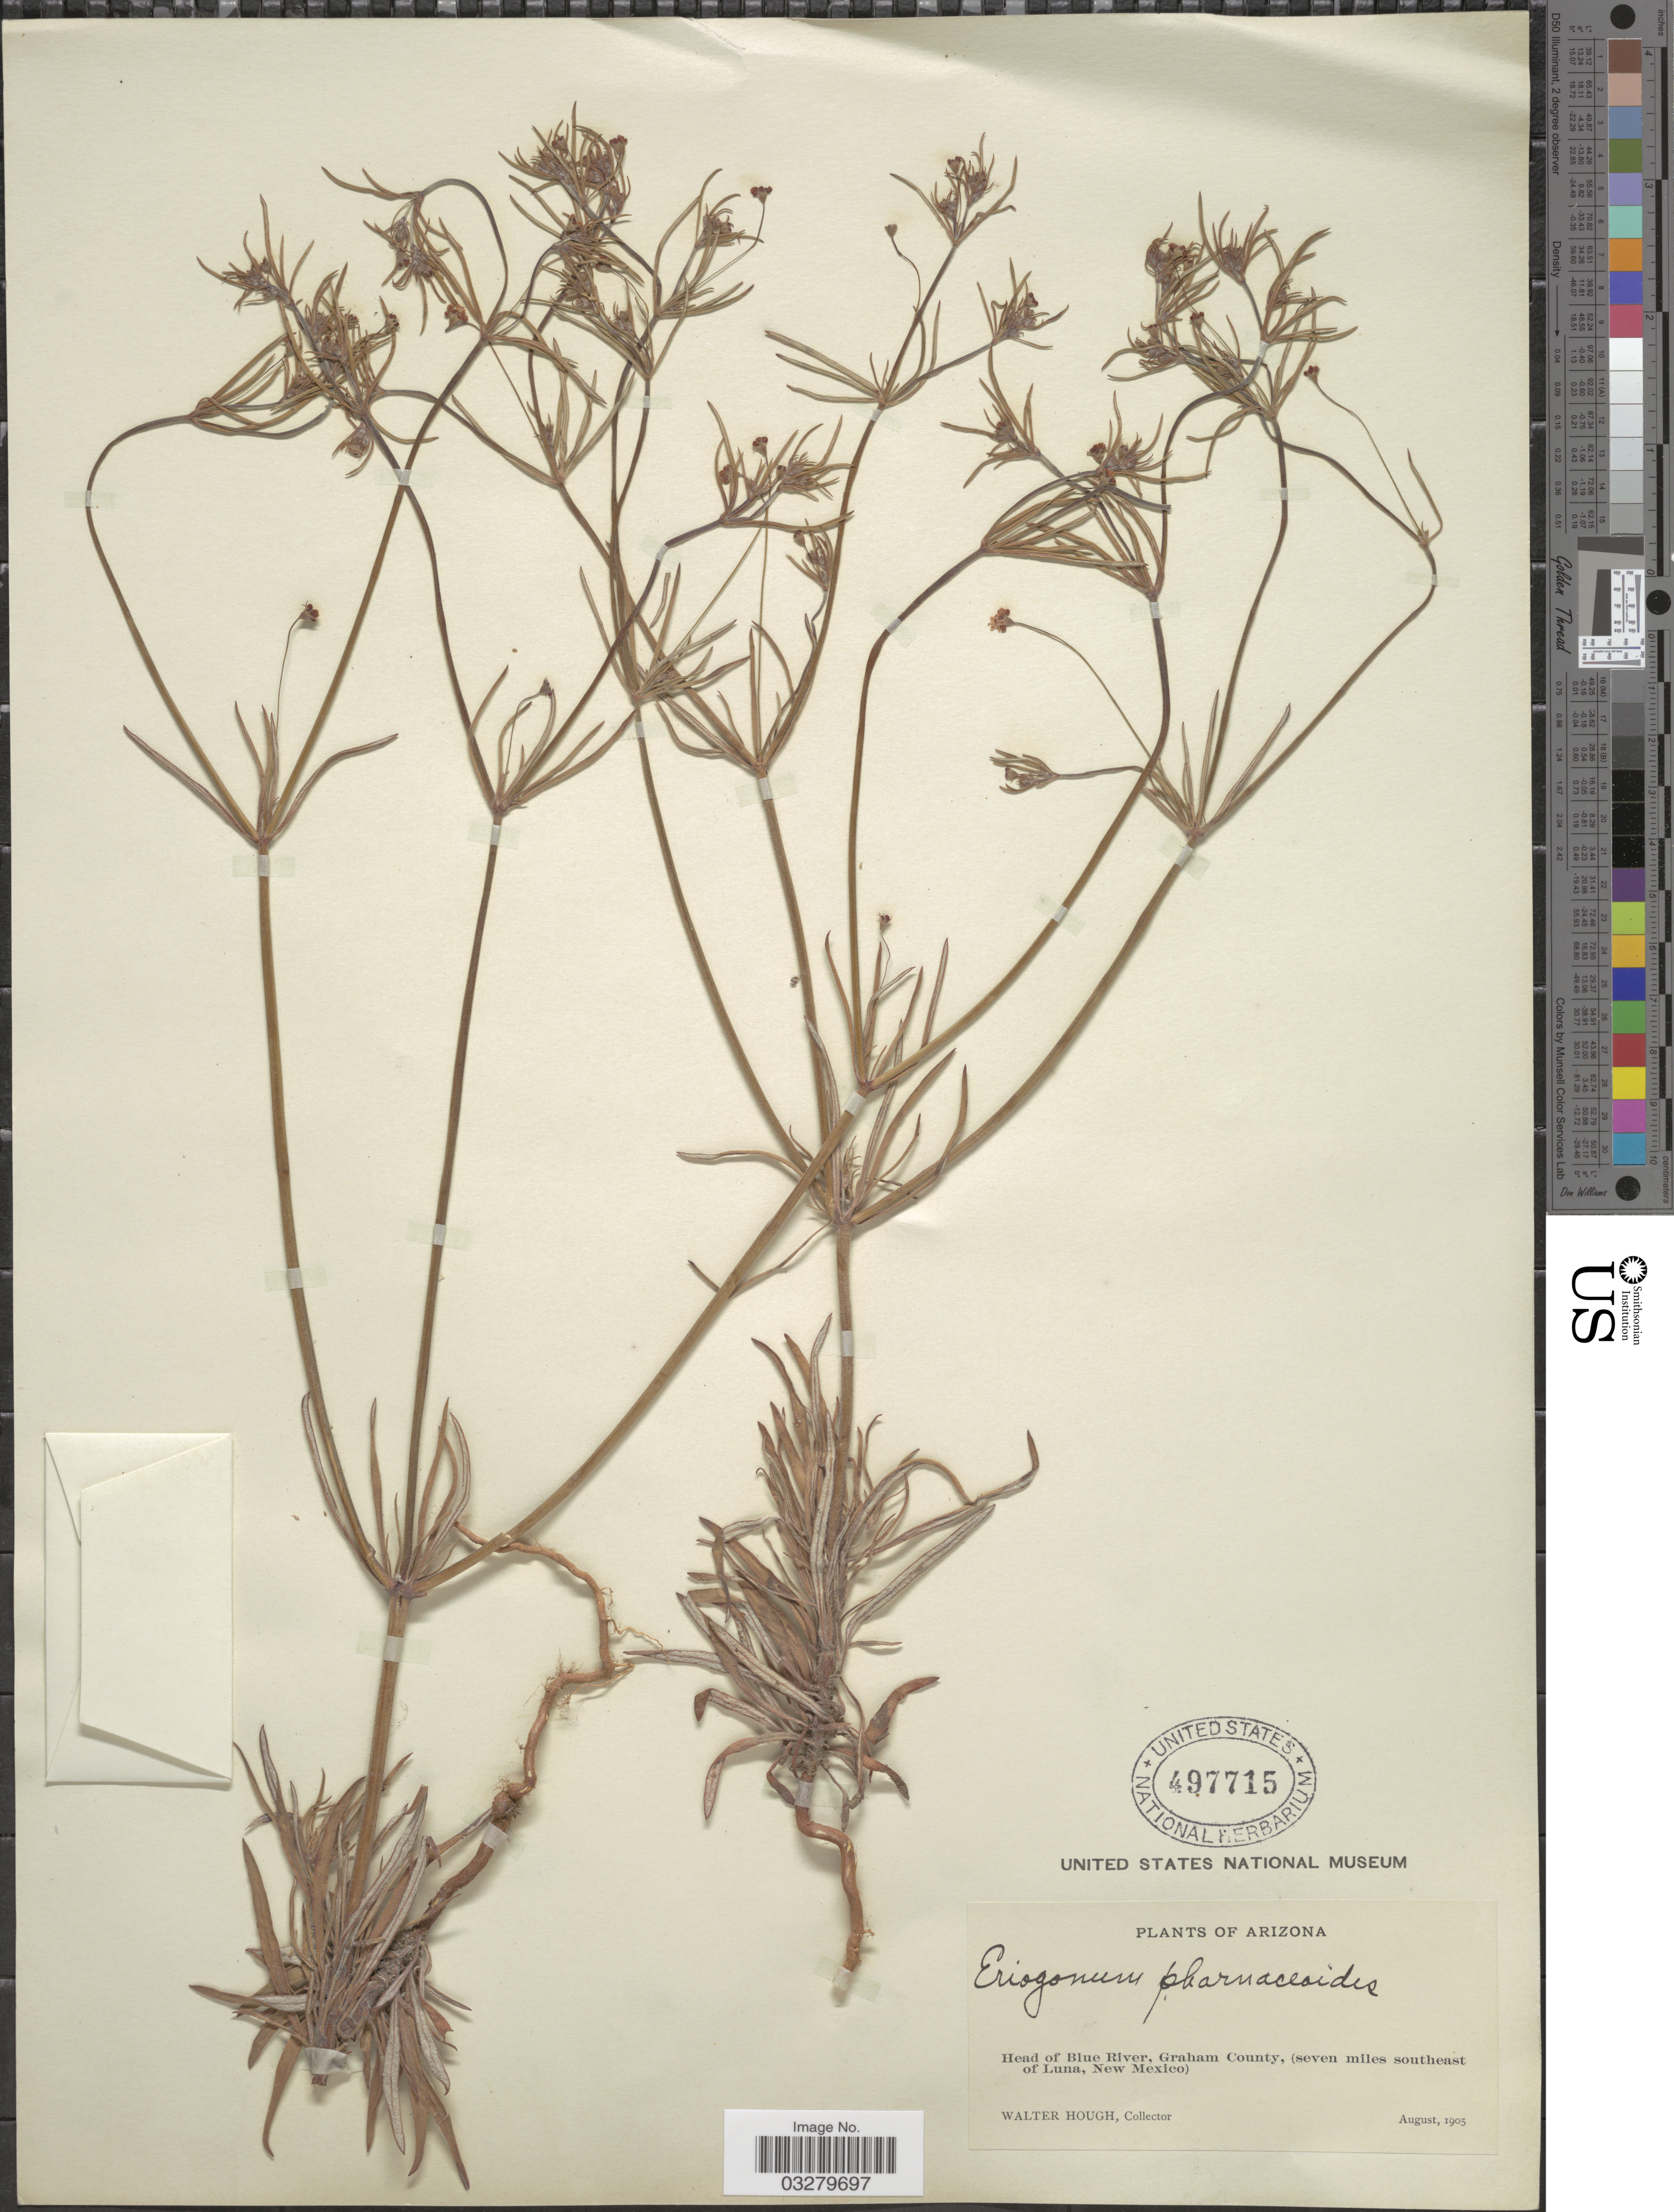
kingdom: Plantae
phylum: Tracheophyta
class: Magnoliopsida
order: Caryophyllales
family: Polygonaceae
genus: Eriogonum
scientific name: Eriogonum pharnaceoides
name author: Torr.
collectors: W. Hough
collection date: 1905-08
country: United States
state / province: Arizona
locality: Head of Blue River, Graham County, (seven miles southeast of Luna, New Mexico).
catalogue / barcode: US 497715